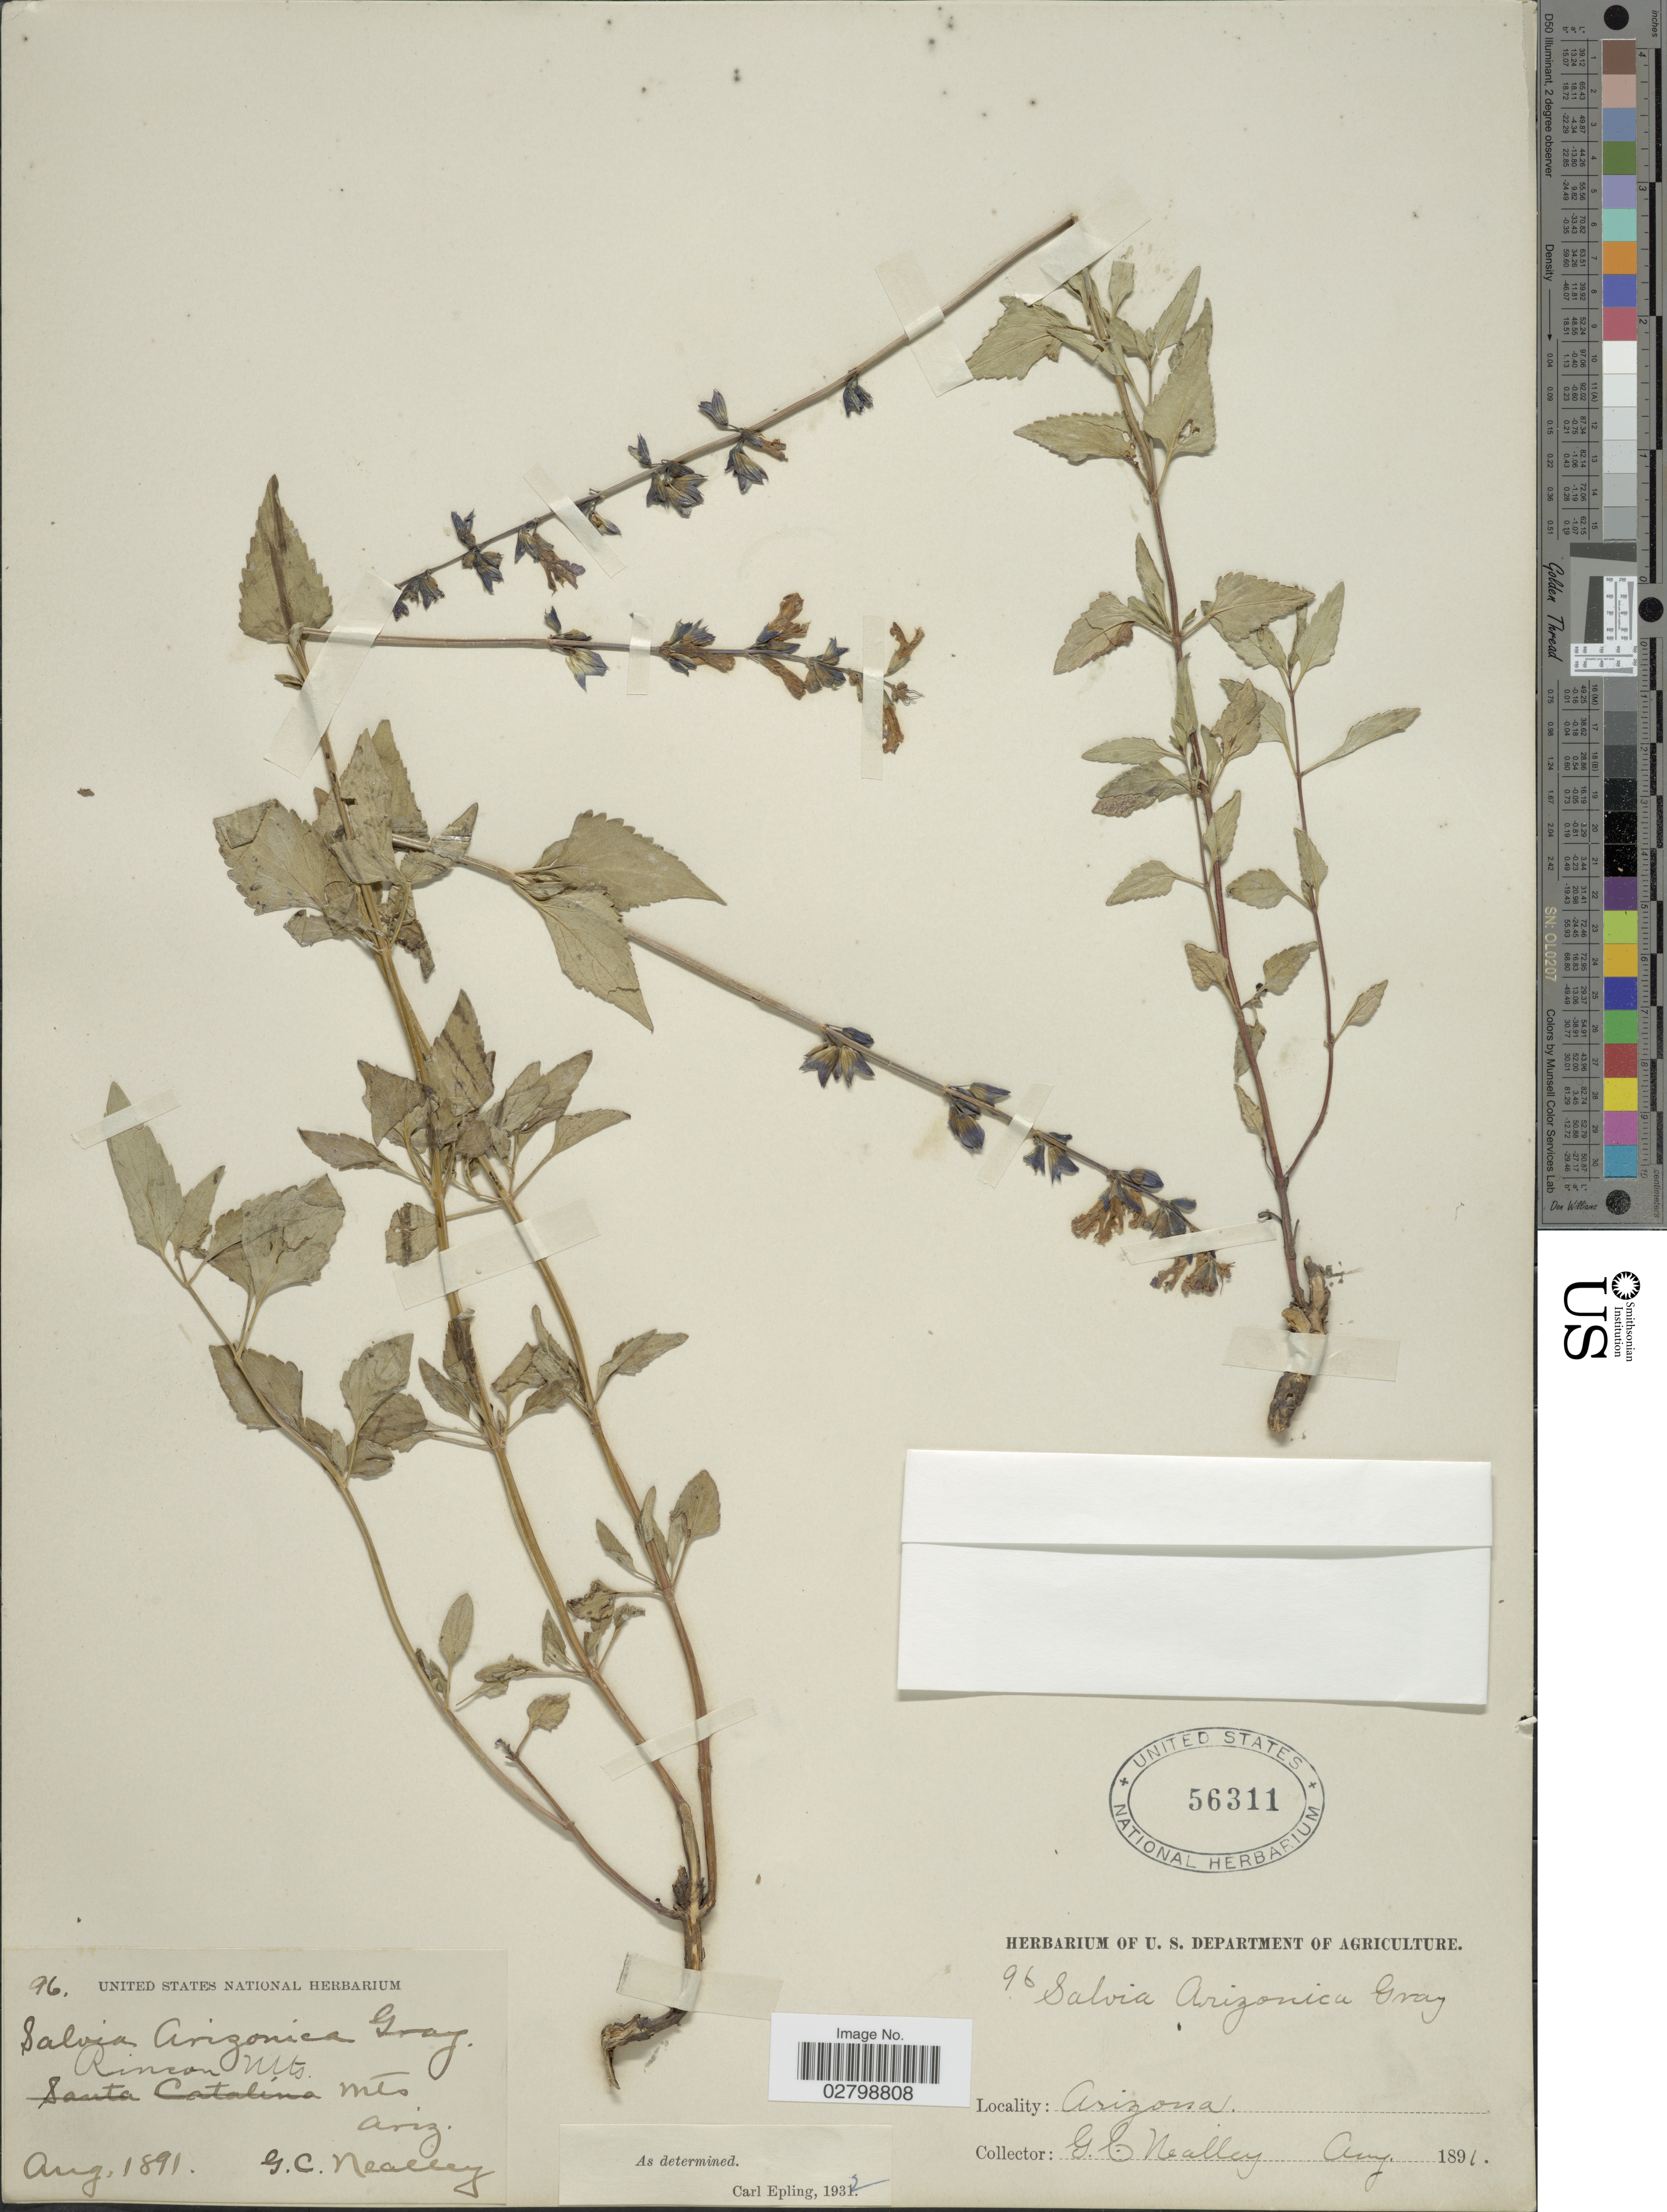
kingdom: Plantae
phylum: Tracheophyta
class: Magnoliopsida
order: Lamiales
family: Lamiaceae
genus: Salvia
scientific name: Salvia arizonica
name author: A. Gray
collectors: G. C. Nealley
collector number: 96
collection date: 1891-08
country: United States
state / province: Arizona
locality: Rincon Mts, Mts Ariz.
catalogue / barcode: US 56311